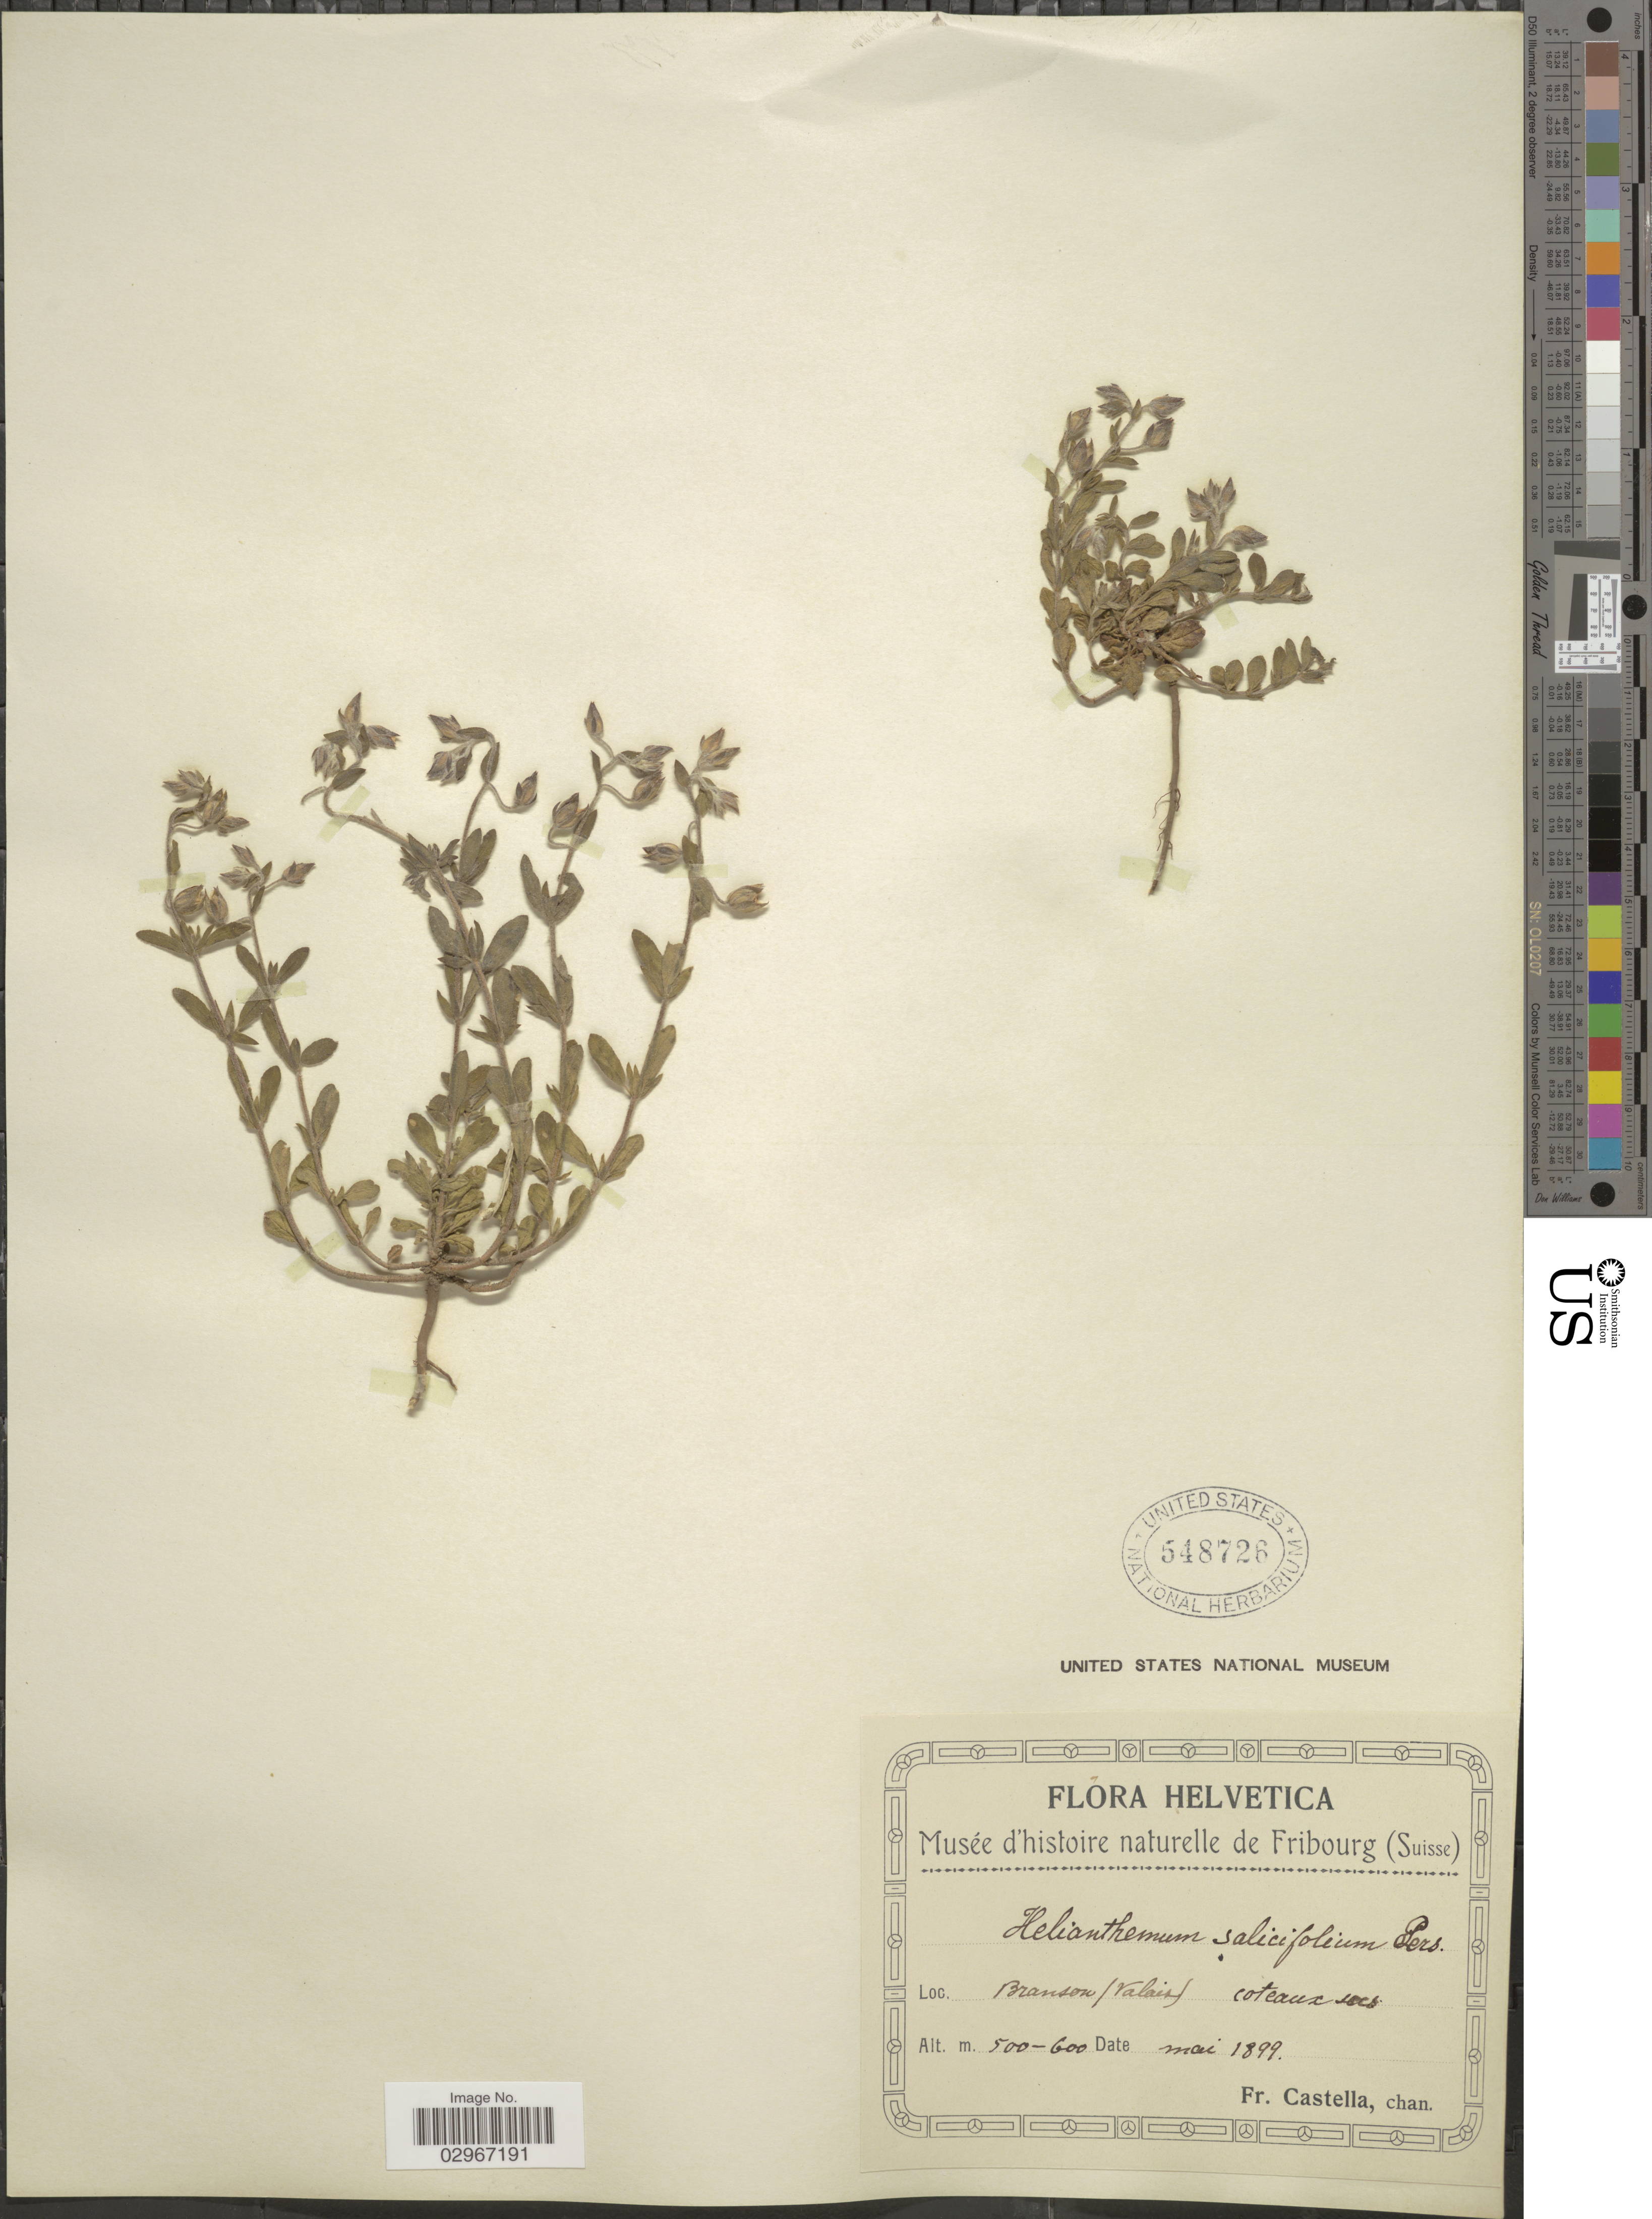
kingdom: Plantae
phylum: Tracheophyta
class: Magnoliopsida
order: Malvales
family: Cistaceae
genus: Helianthemum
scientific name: Helianthemum salicifolium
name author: (L.) Mill.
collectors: Fr. Castella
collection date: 1899-05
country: Switzerland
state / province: Valais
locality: Branson, Valais, Helvetica.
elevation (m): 500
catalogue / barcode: US 548726